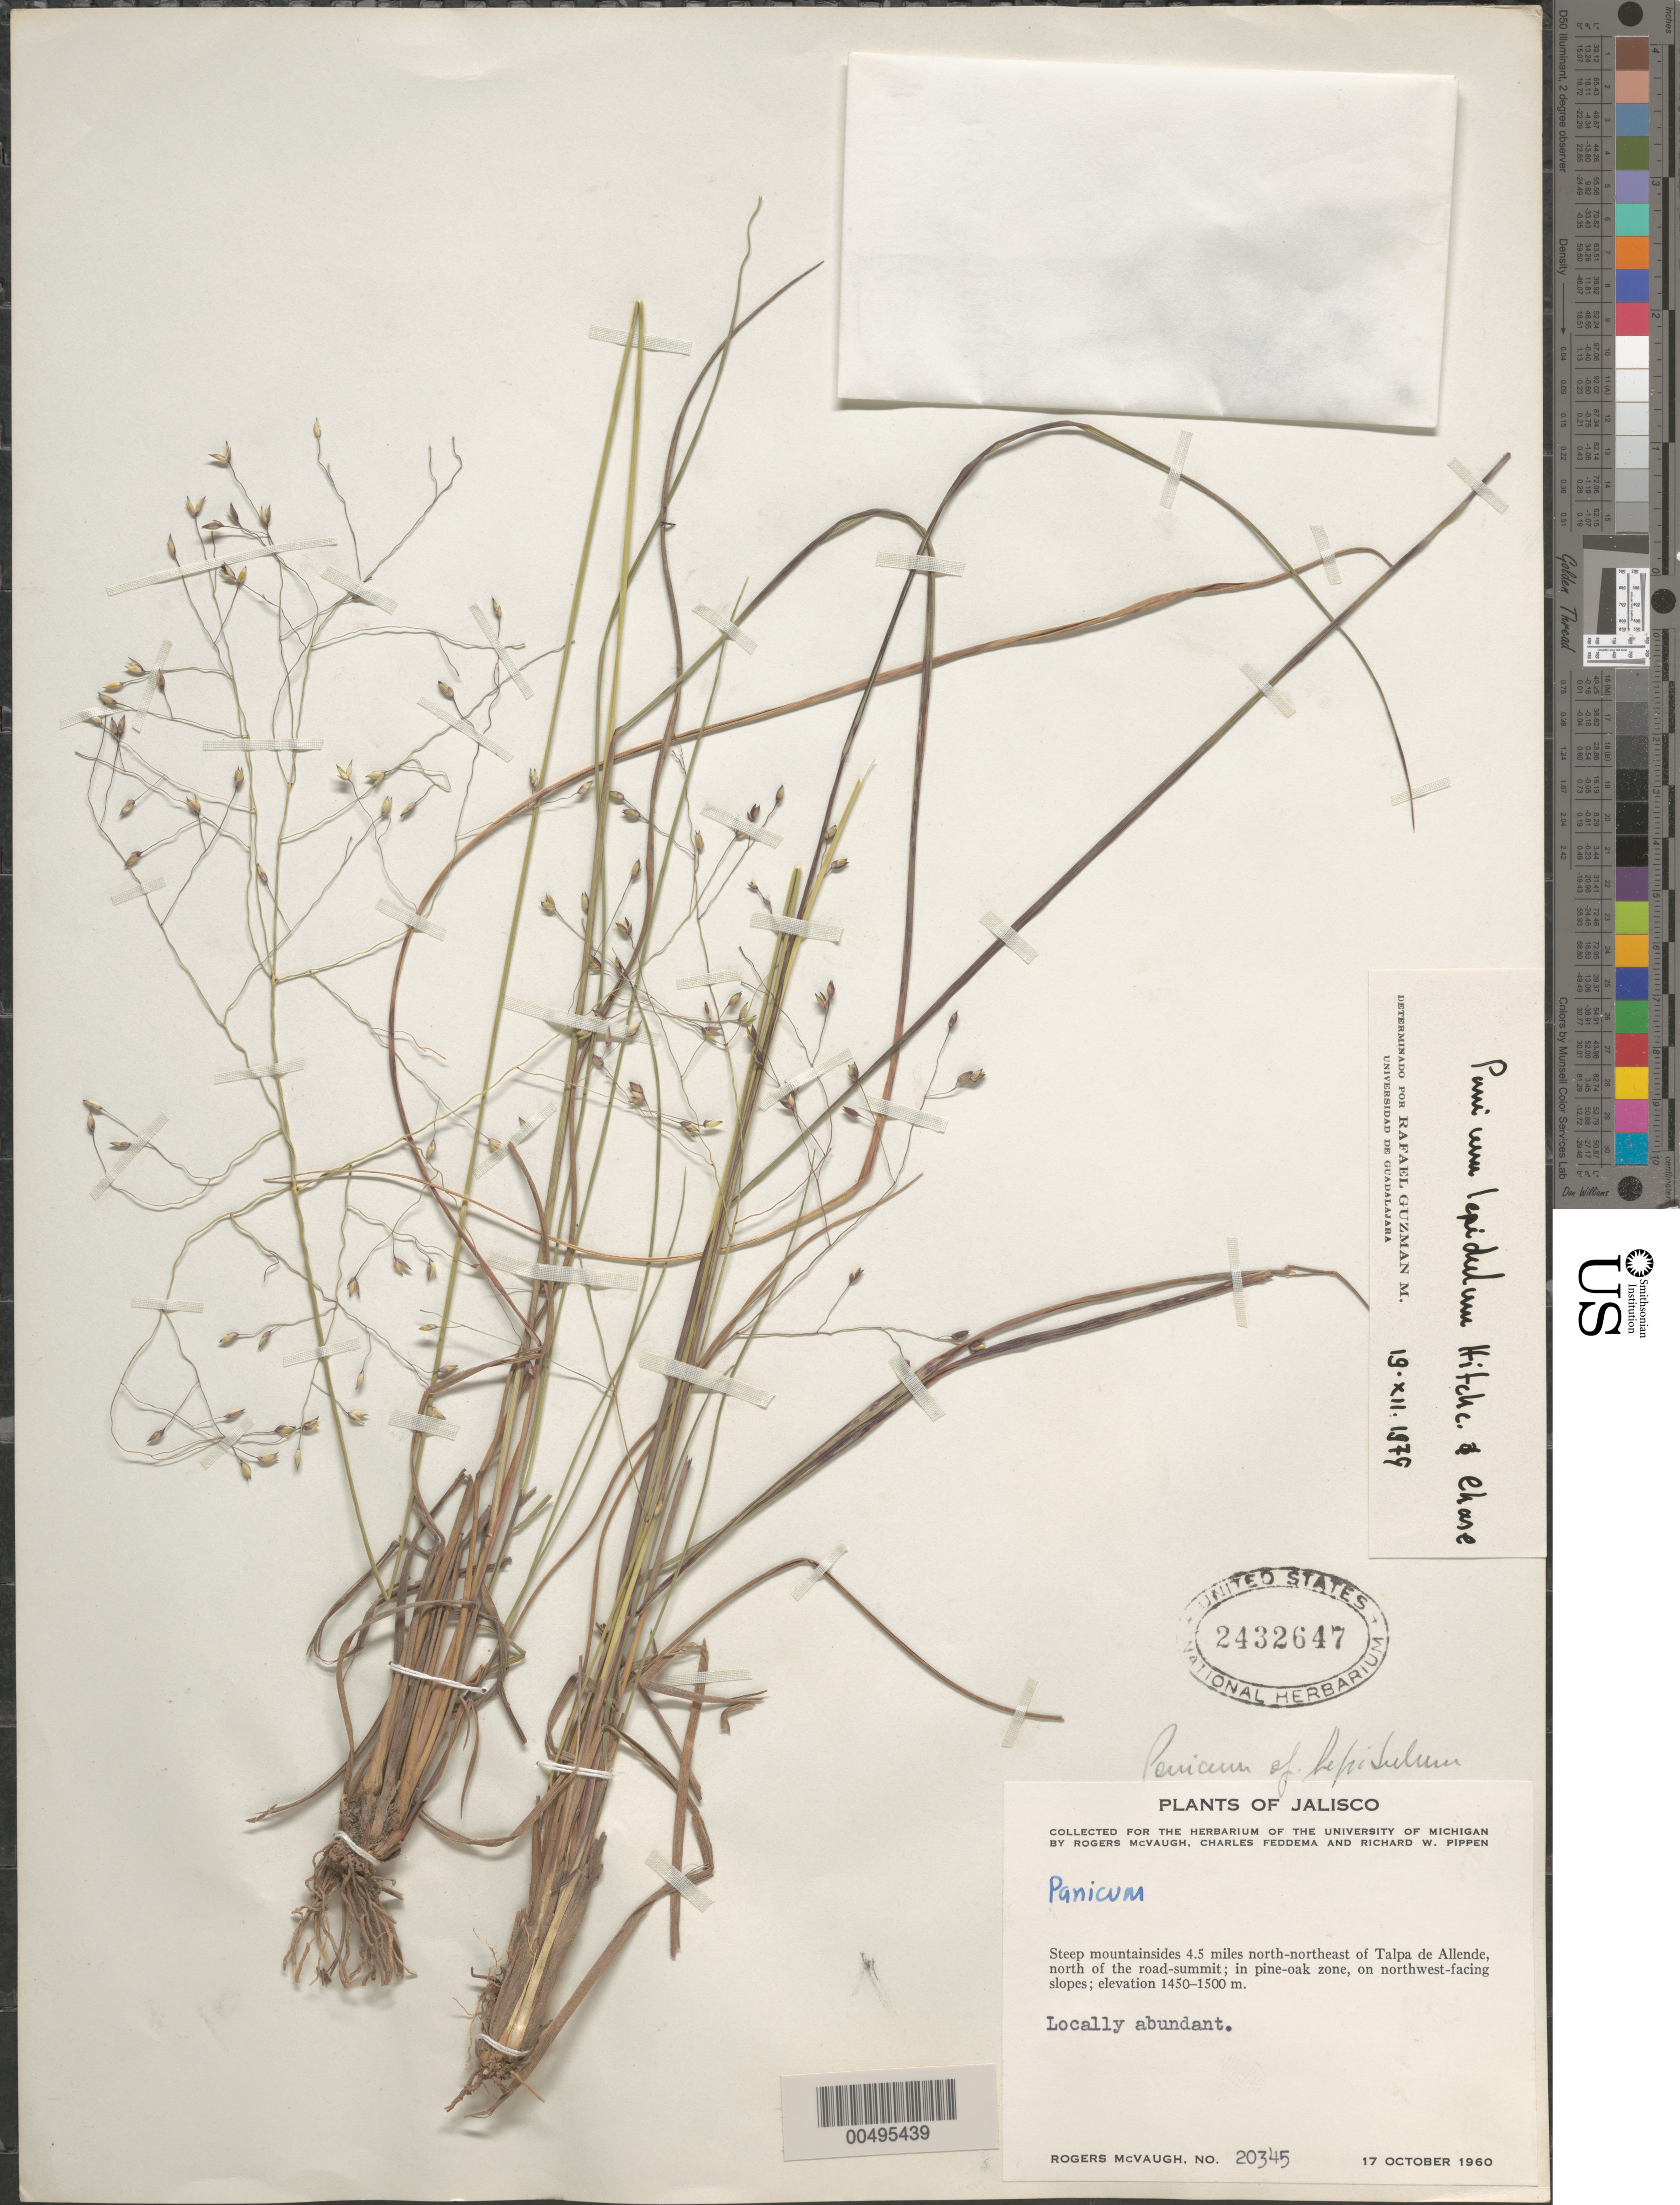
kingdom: Plantae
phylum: Tracheophyta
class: Liliopsida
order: Poales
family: Poaceae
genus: Panicum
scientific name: Panicum lepidulum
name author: Hitchc. & Chase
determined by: Guzman-M., R.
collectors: R. McVaugh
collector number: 20345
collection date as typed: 17 Oct 1960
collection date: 1960-10-17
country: Mexico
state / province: Jalisco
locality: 4.5 mi NNE of Talpa de Allende, N of the road-summit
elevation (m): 1450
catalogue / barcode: US 2432647